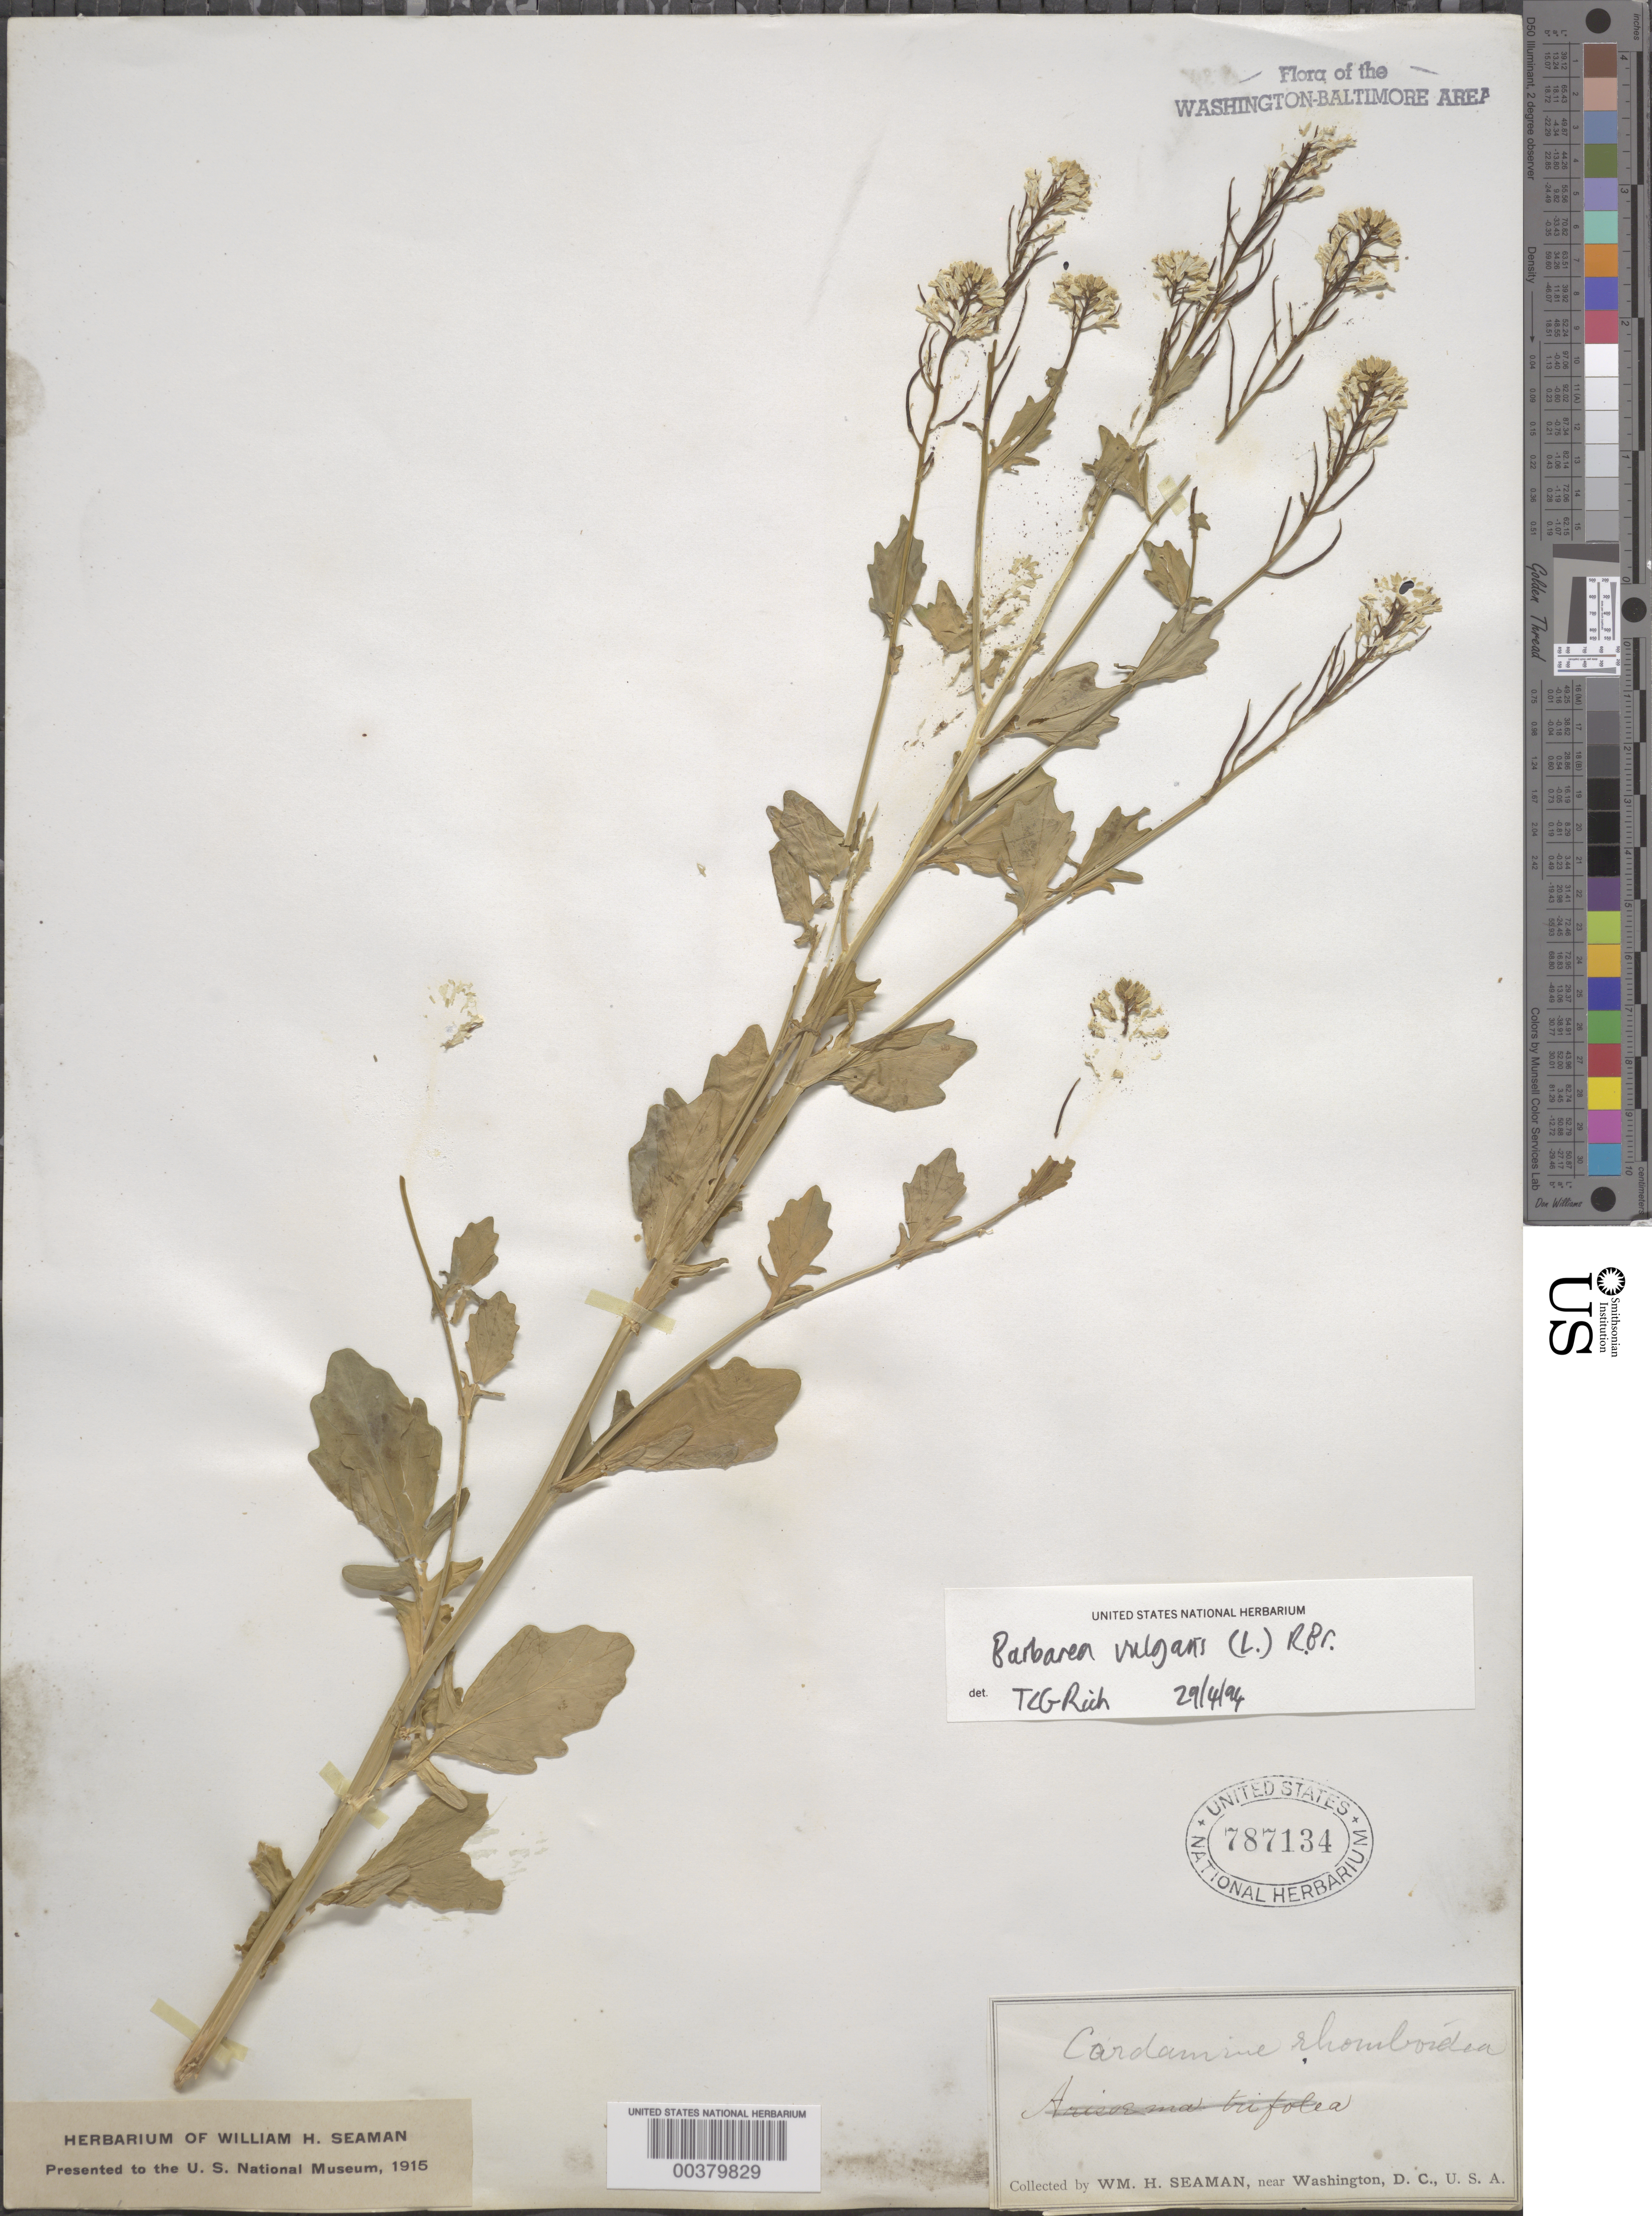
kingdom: Plantae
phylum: Tracheophyta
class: Magnoliopsida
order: Brassicales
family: Brassicaceae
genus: Barbarea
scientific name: Barbarea vulgaris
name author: W.T. Aiton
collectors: W. Seaman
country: United States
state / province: District of Columbia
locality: Washington DC Area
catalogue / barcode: US 787134